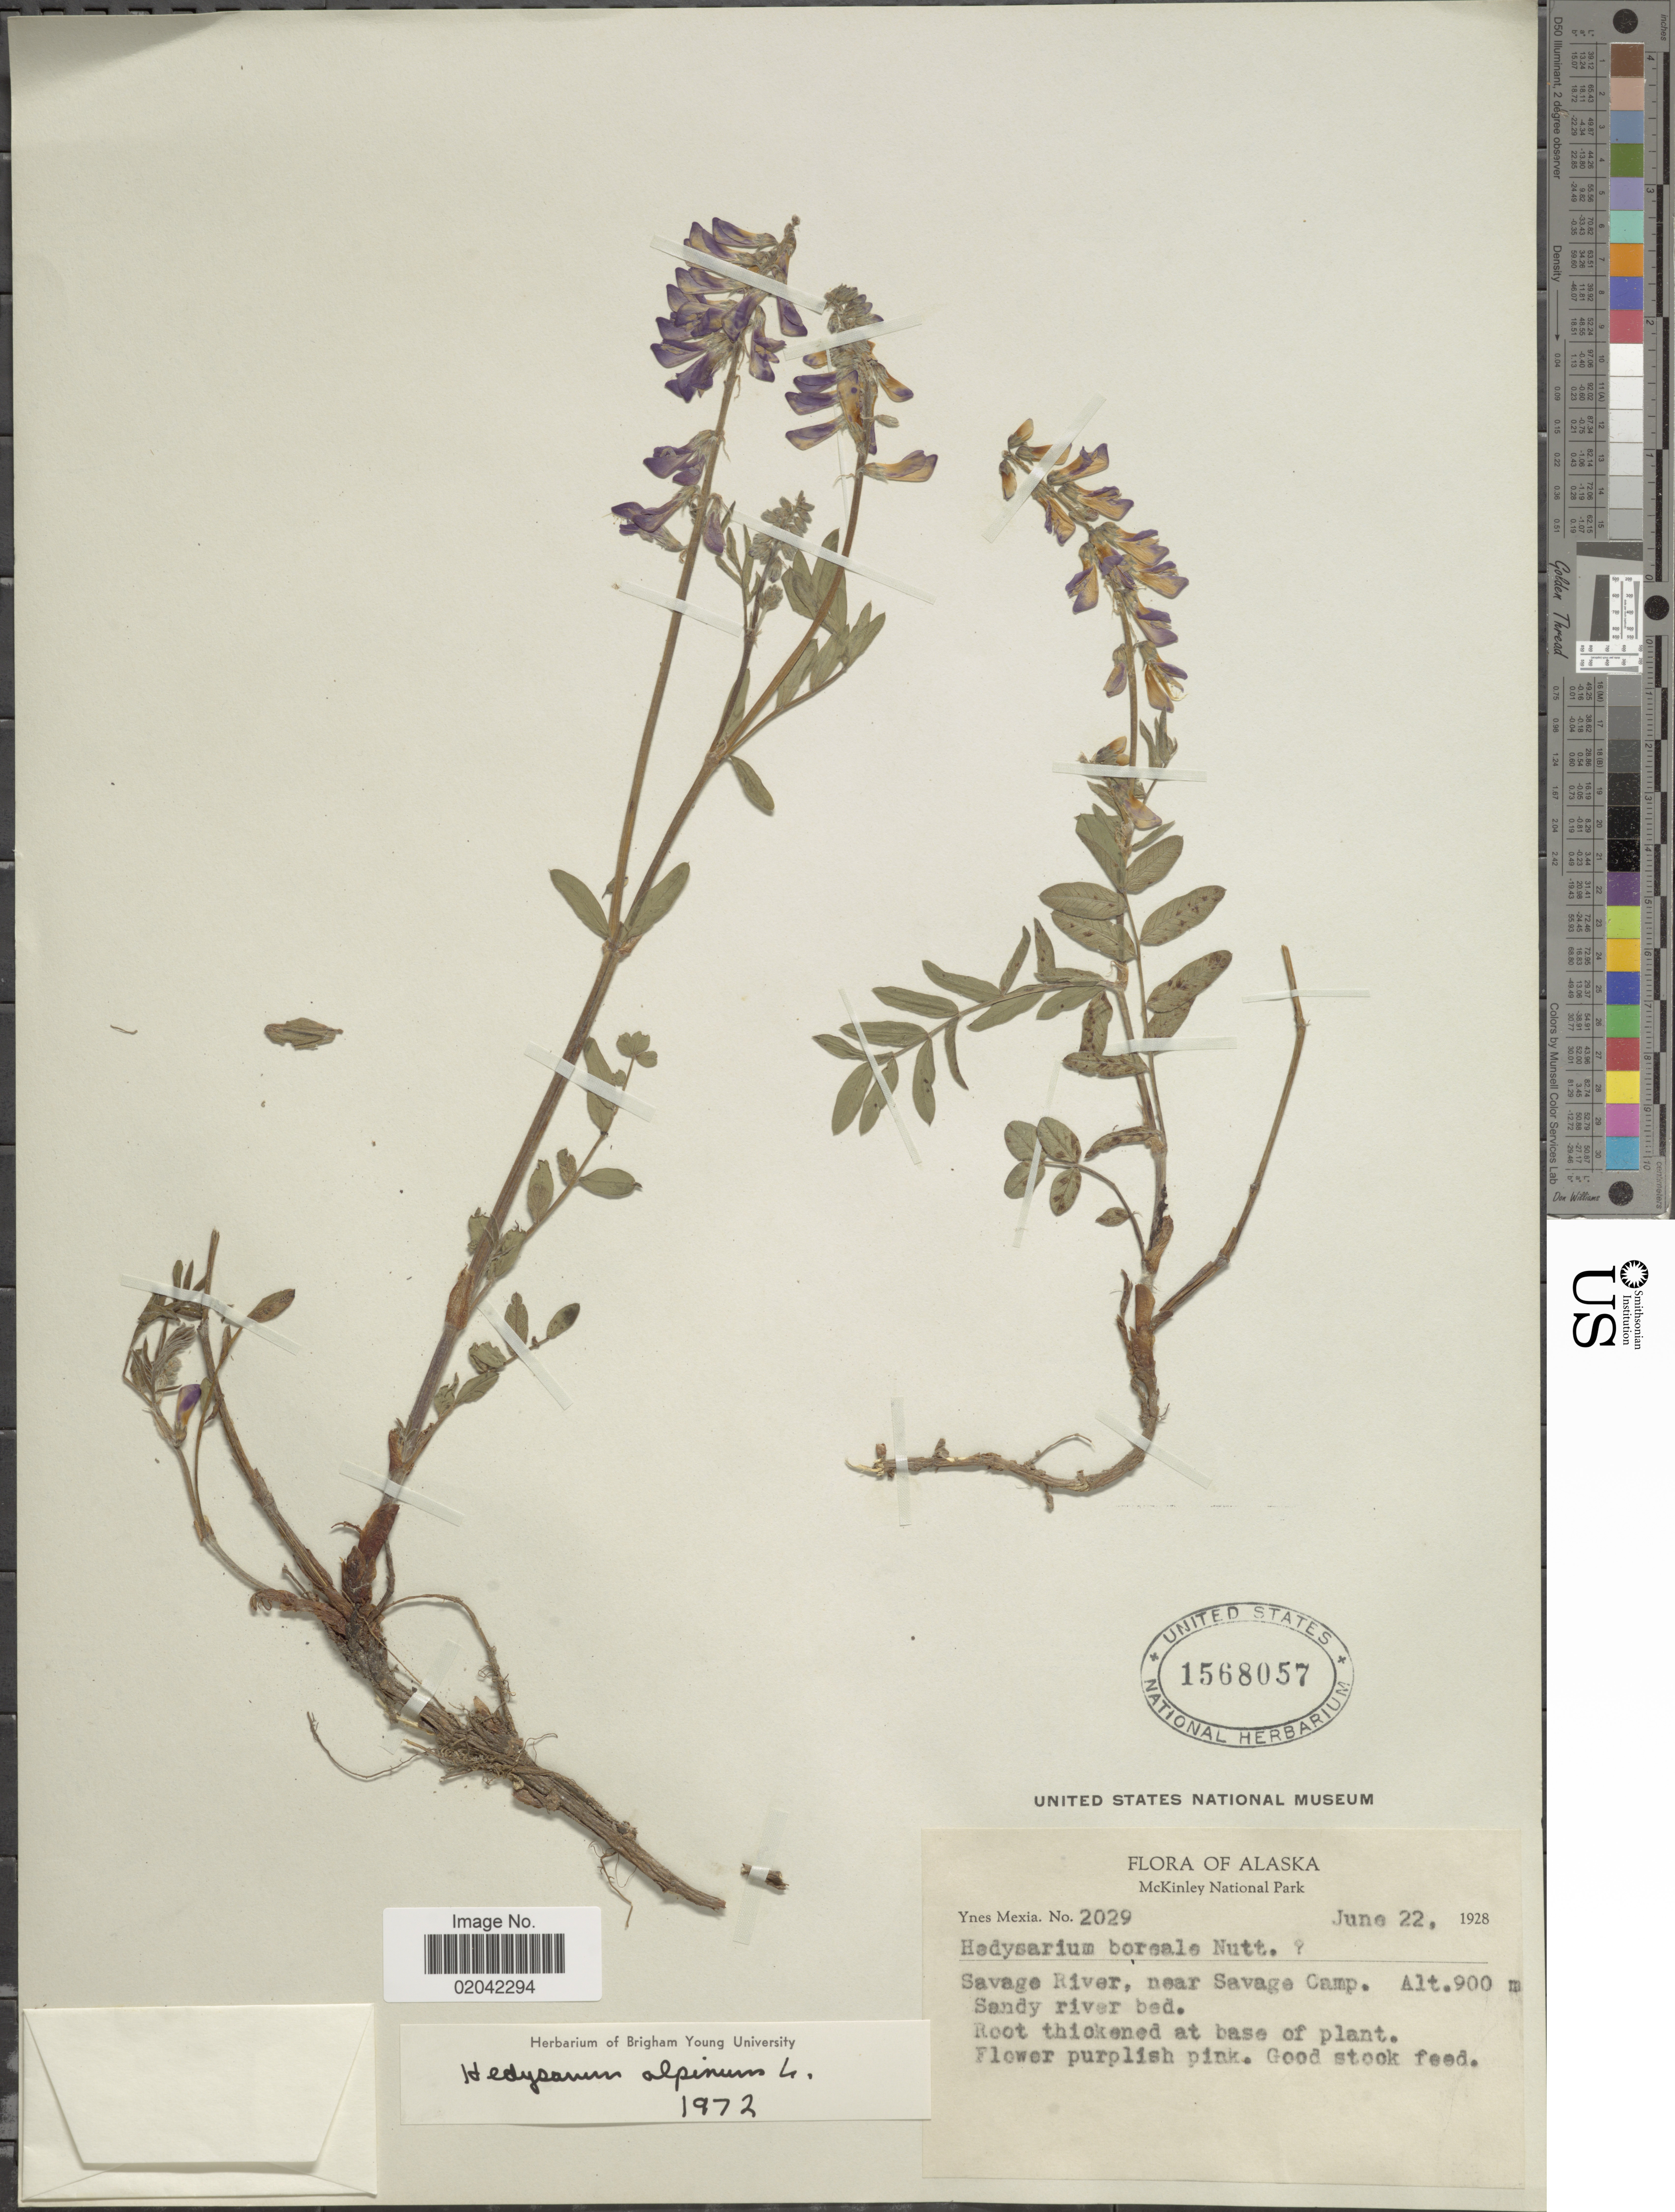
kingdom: Plantae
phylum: Tracheophyta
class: Magnoliopsida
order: Fabales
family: Fabaceae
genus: Hedysarum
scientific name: Hedysarum alpinum var. americanum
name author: Michx. ex Pursh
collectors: Y. Mexia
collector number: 2029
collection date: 1928-06-22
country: United States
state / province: Alaska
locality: McKinley National Park. Savage River, near Savage Camp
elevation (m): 900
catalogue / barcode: US 1568057